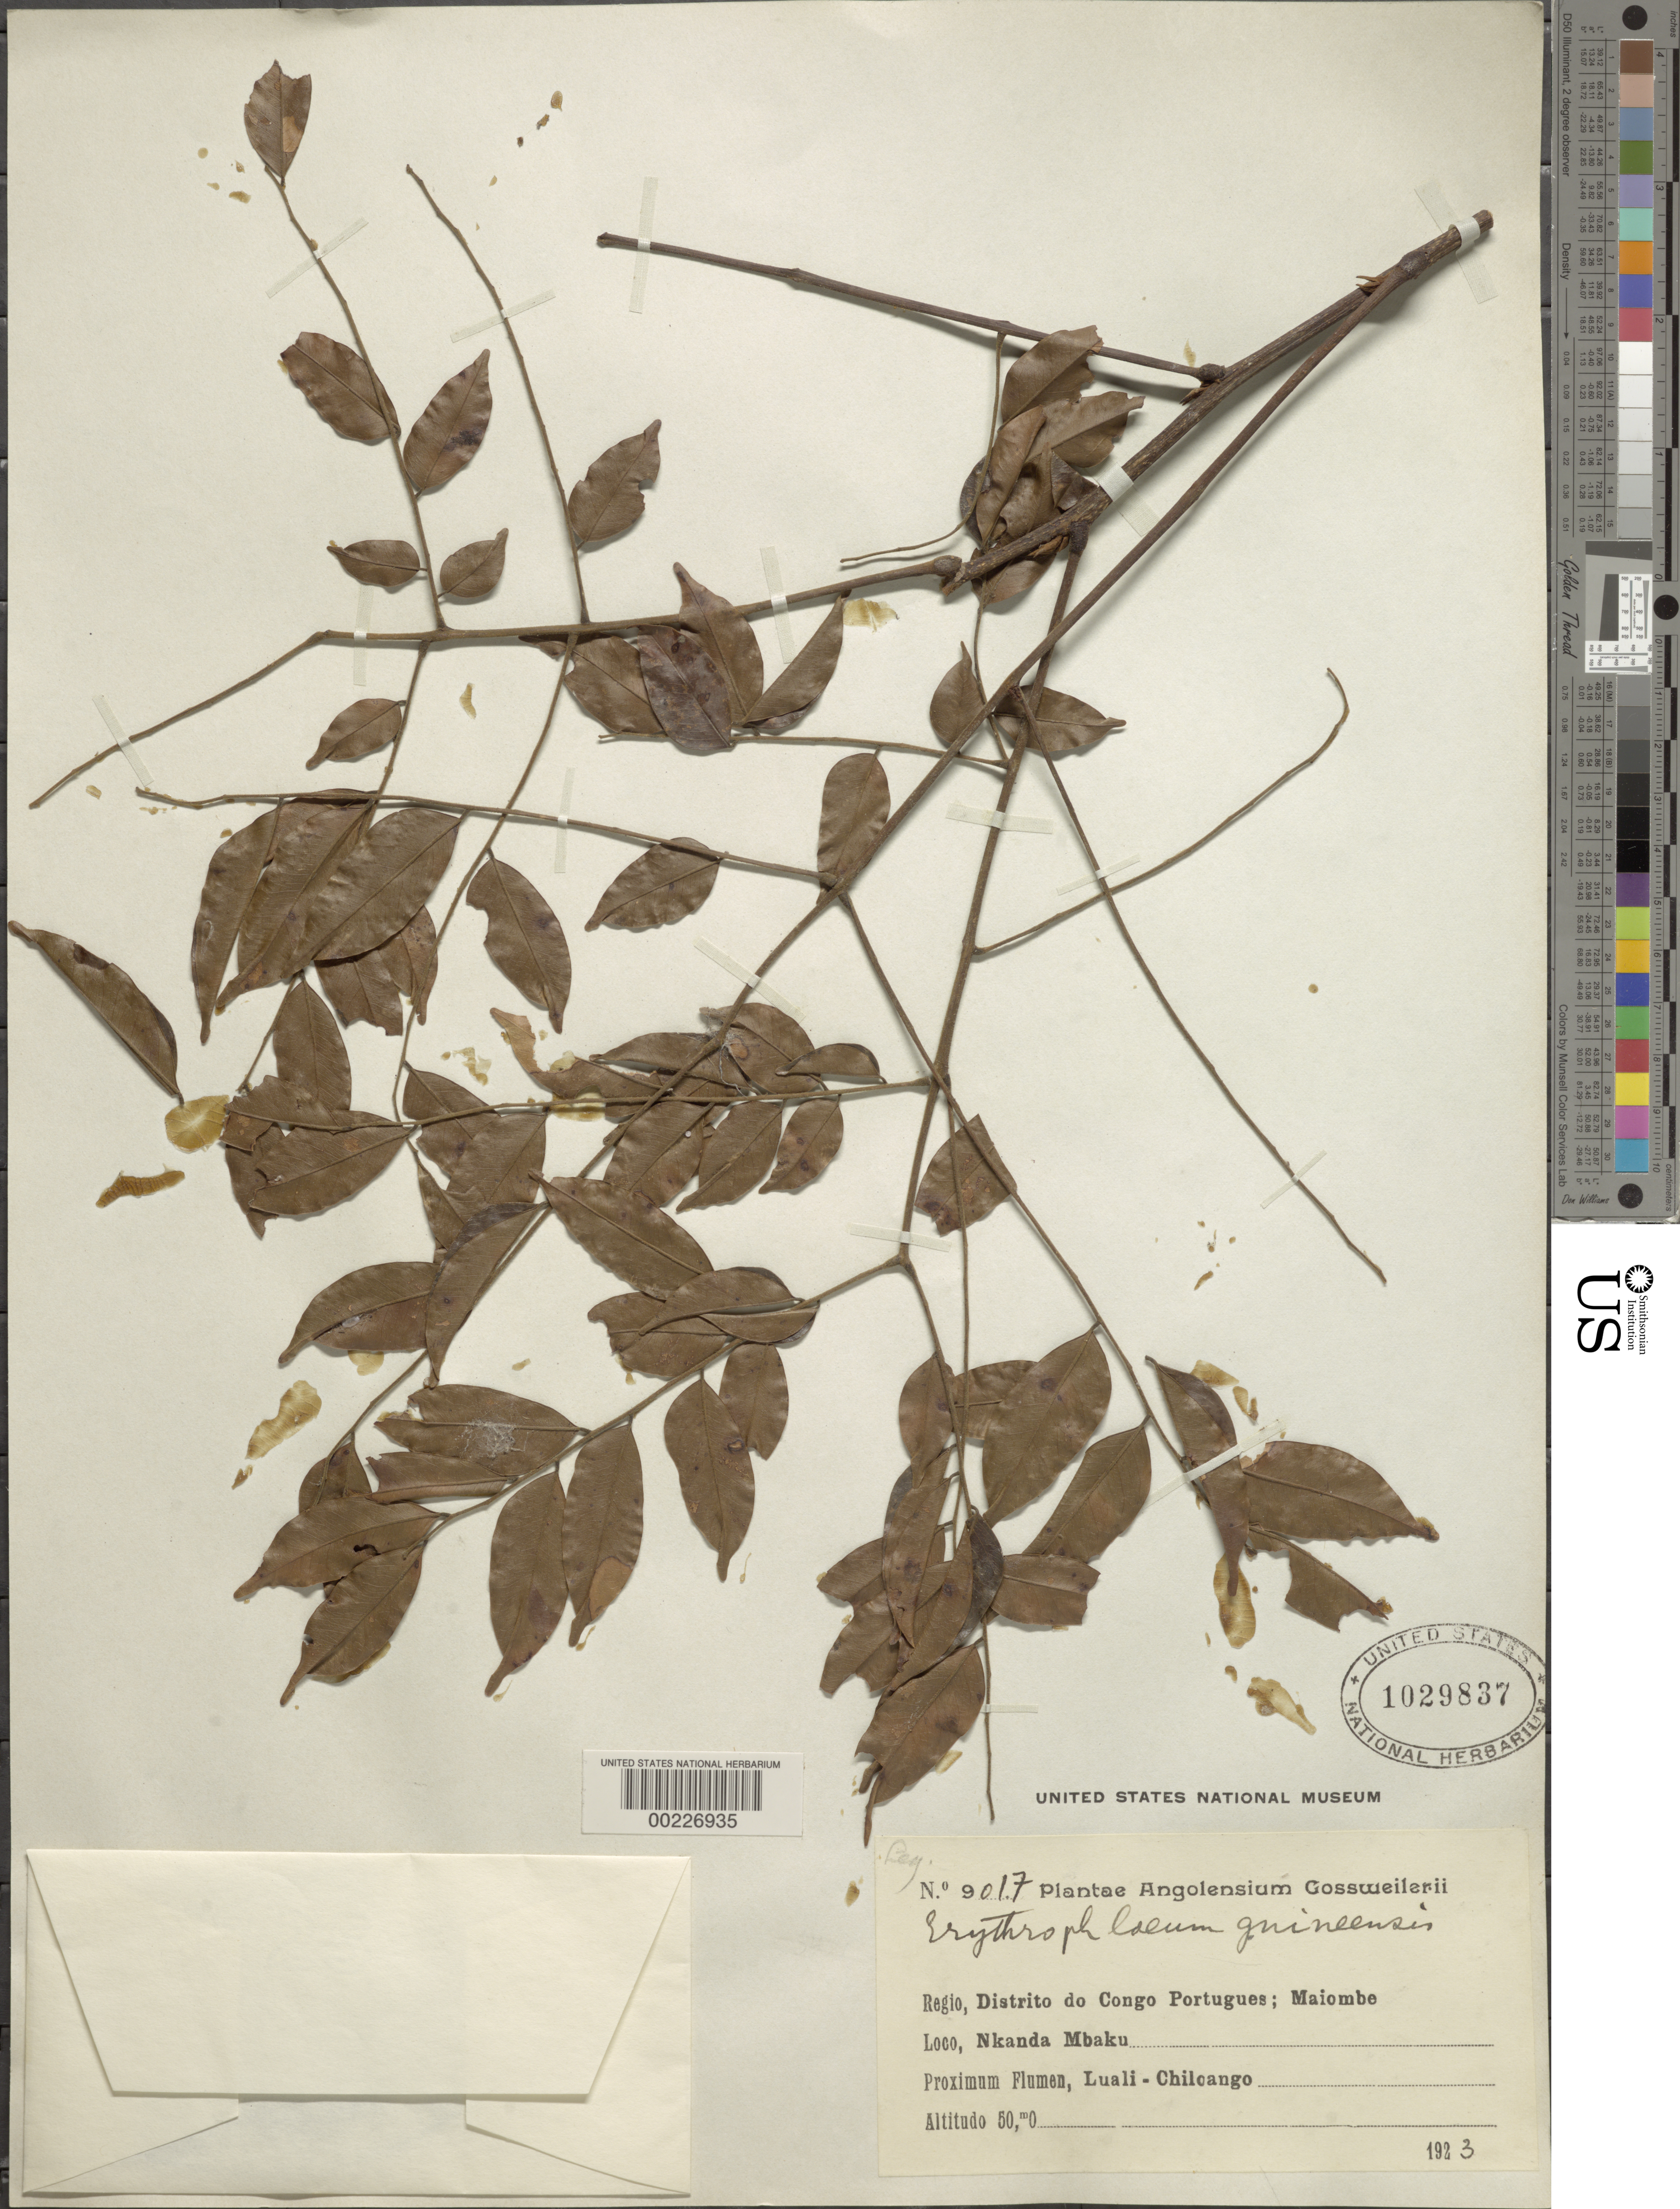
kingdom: Plantae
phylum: Tracheophyta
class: Magnoliopsida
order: Fabales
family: Fabaceae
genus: Erythrophleum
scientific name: Erythrophleum guineense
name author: G. Don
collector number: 9017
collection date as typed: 1923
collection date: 1923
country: Angola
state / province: Cabinda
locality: Maiombe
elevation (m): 50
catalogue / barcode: US 1029837